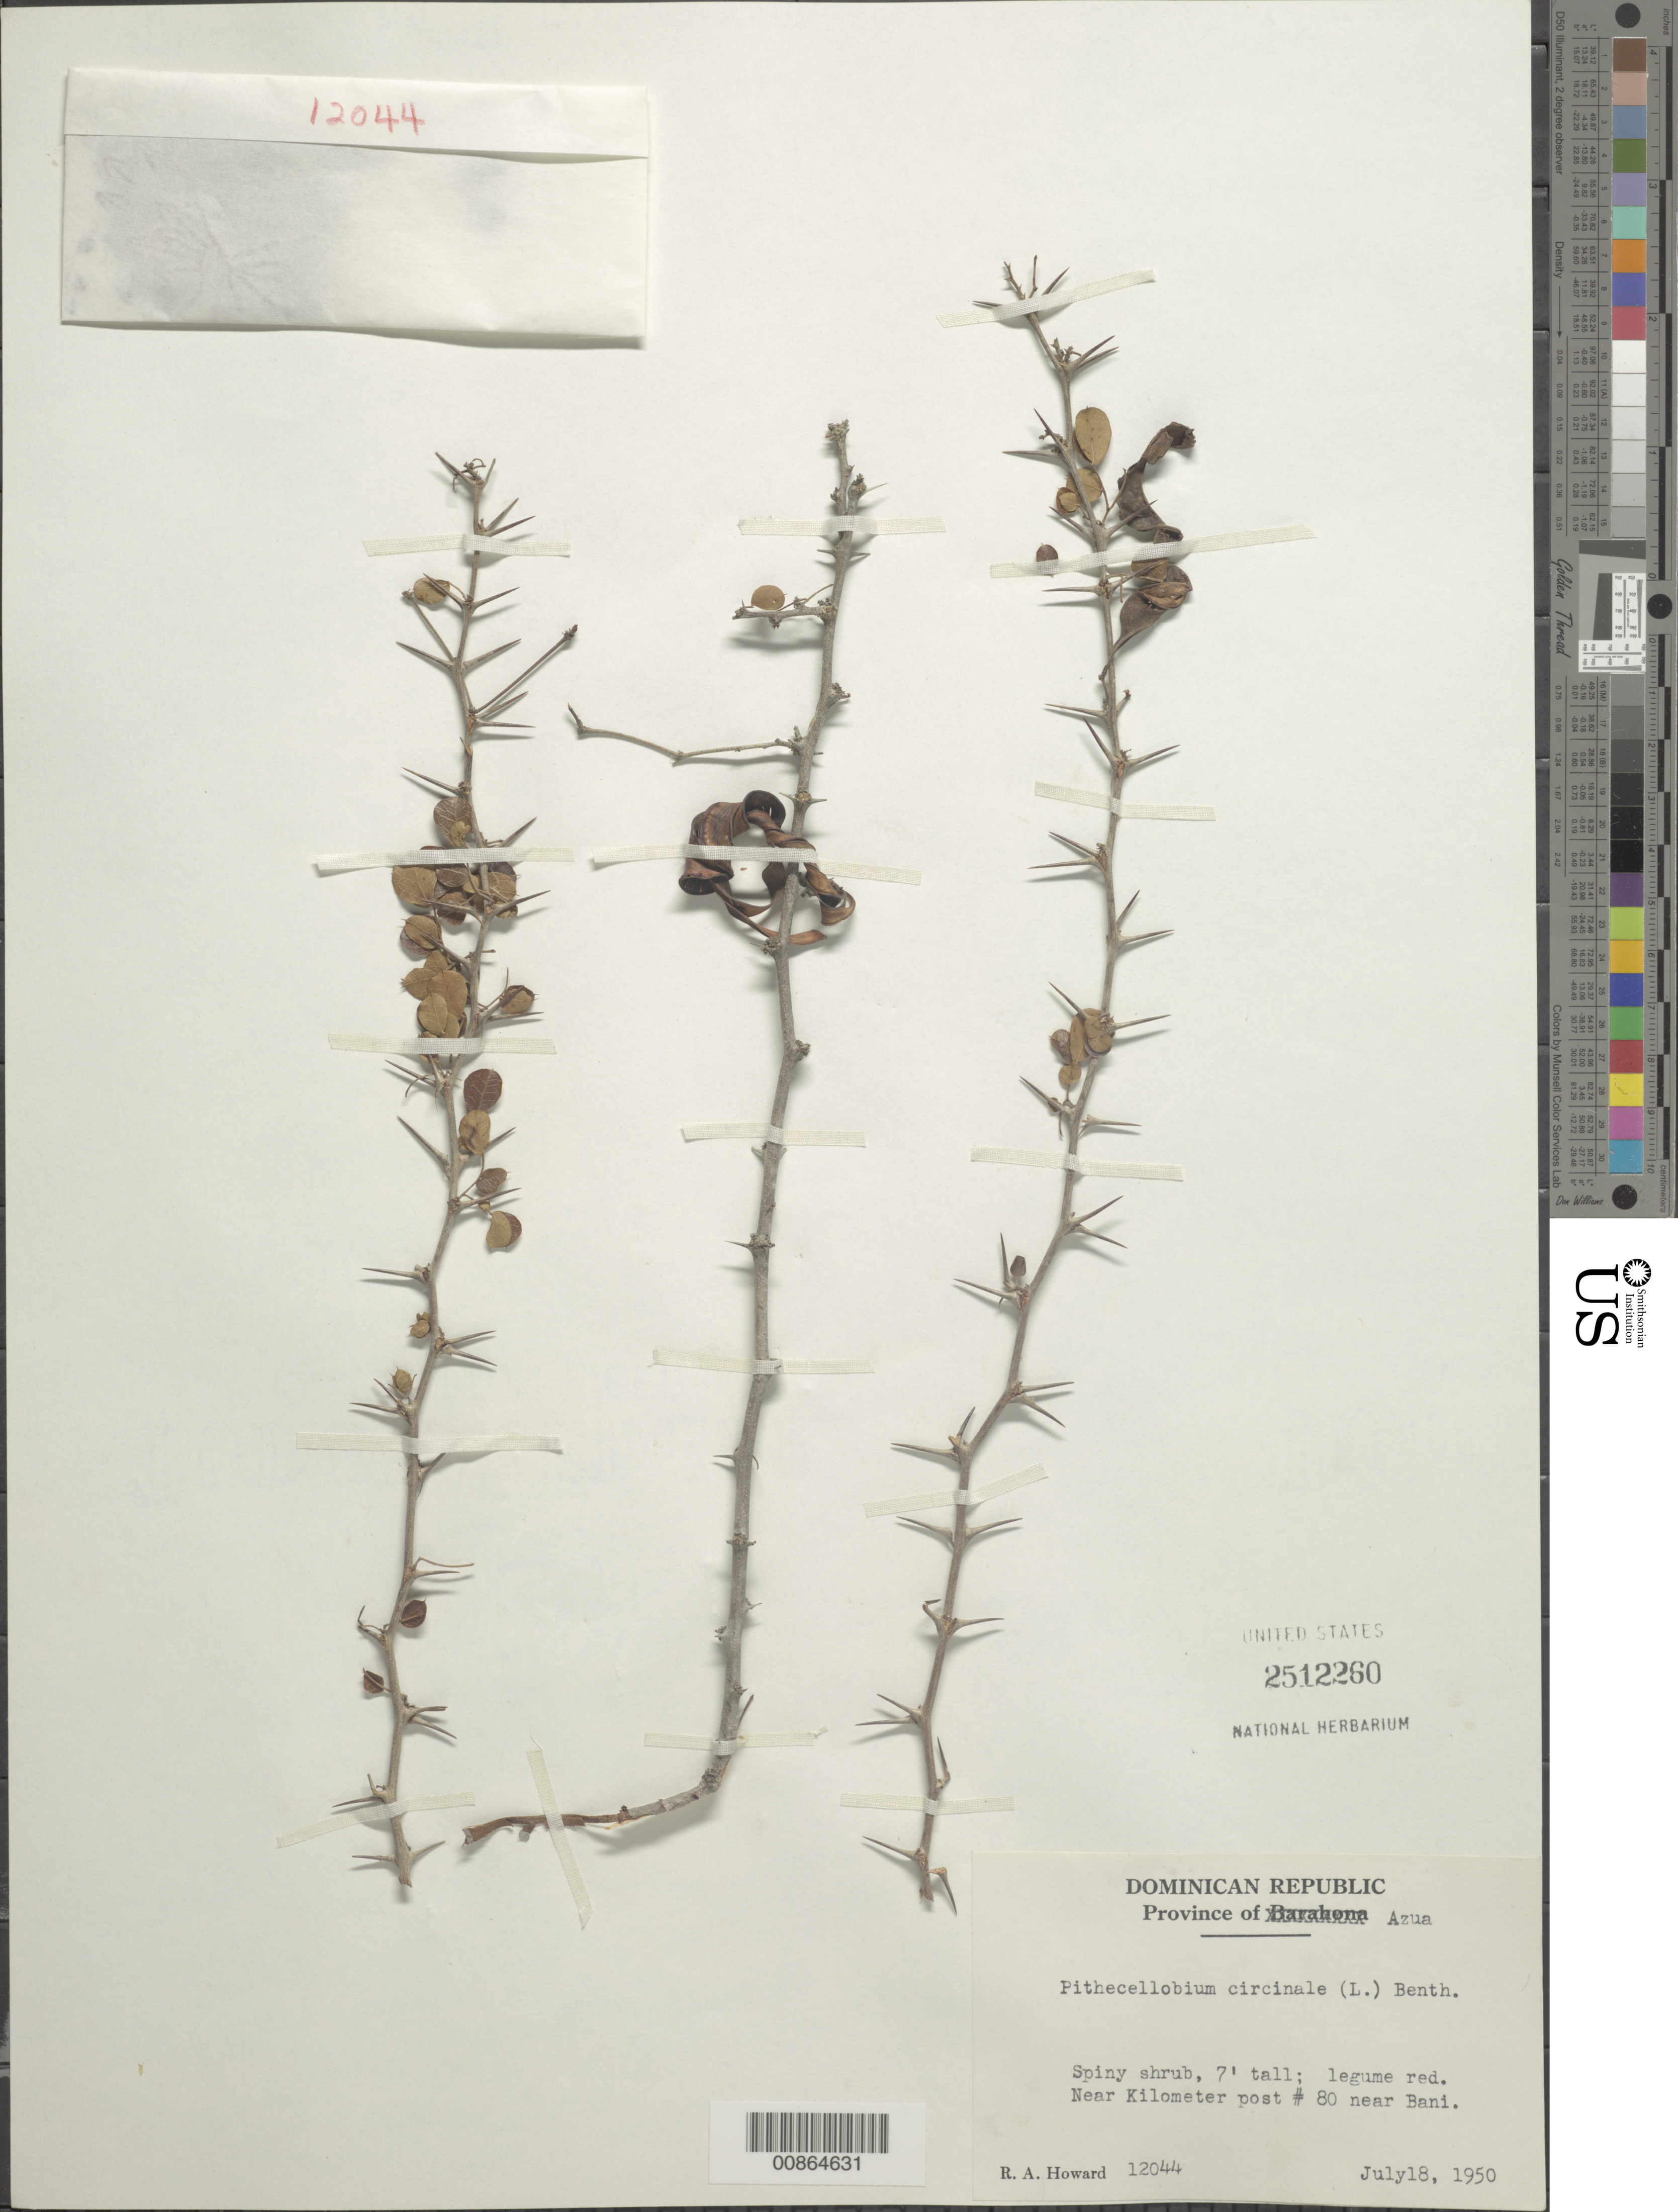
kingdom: Plantae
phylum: Tracheophyta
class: Magnoliopsida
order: Fabales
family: Fabaceae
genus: Pithecellobium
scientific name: Pithecellobium circinale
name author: (L.) Benth.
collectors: R. A. Howard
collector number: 12044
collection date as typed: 18 Jul 1950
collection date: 1950-07-18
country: Dominican Republic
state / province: Azua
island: Hispaniola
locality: Near kilometer post #80 near Bani.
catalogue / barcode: US 2512260